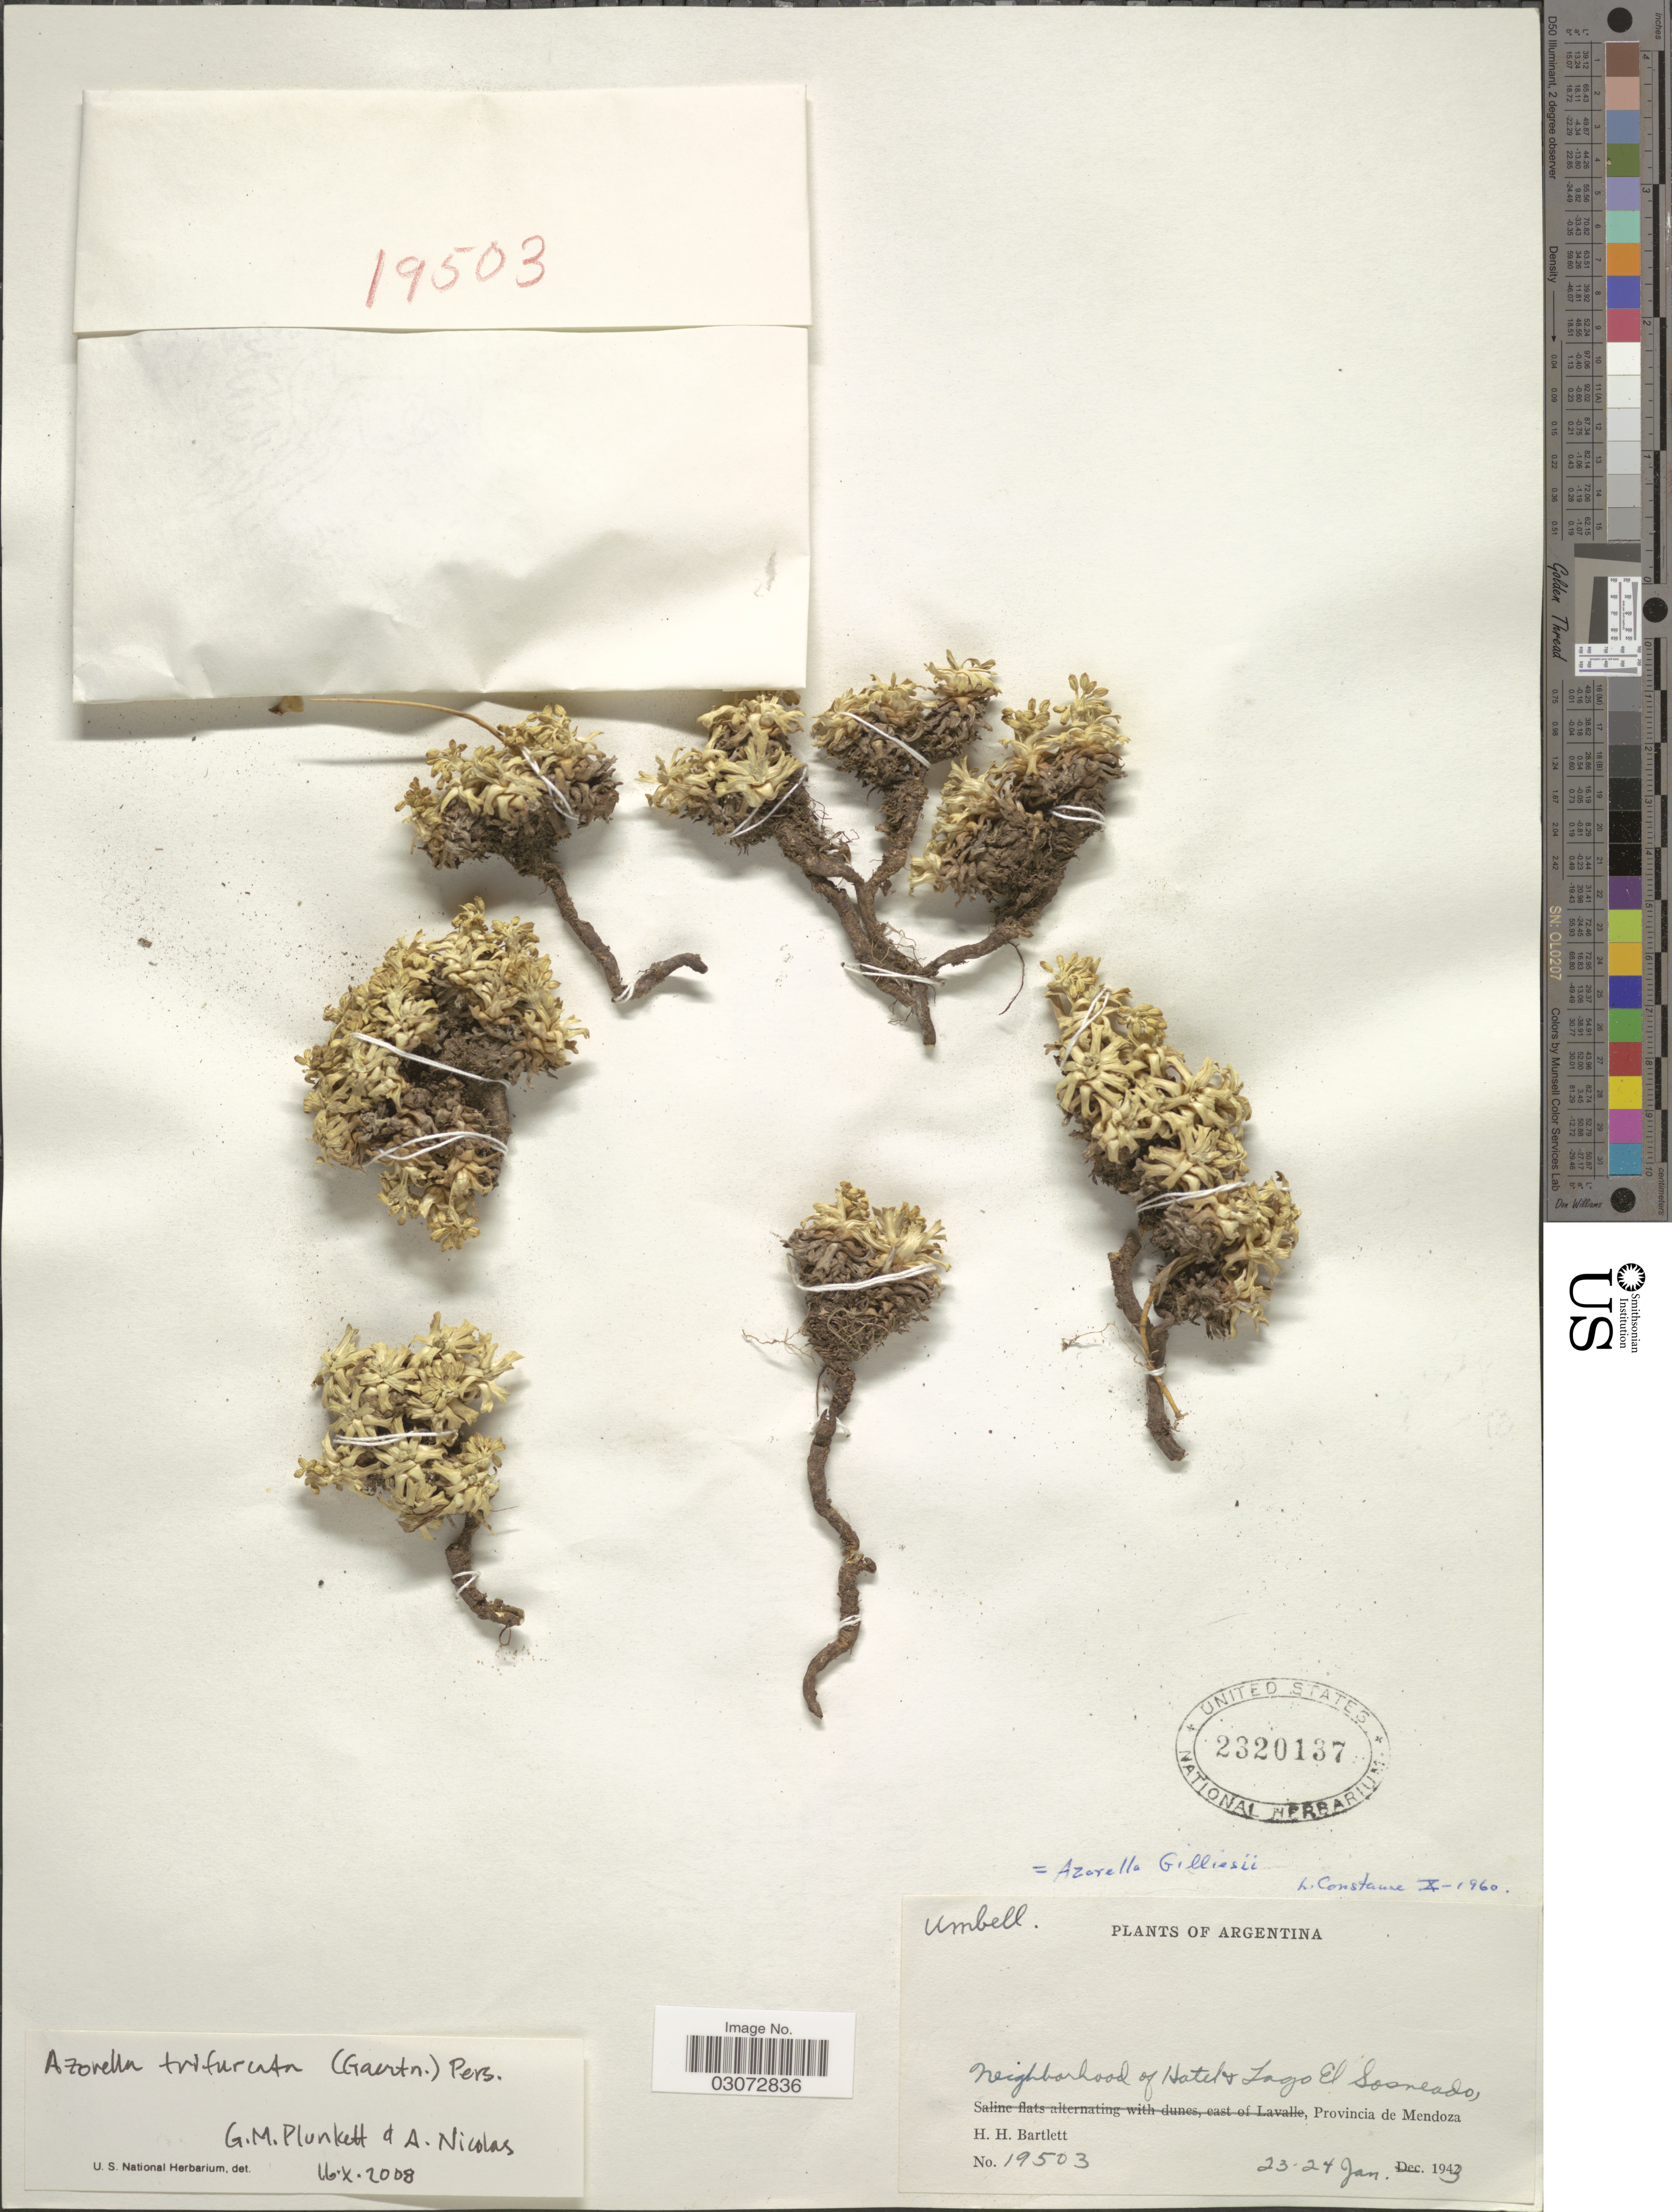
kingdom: Plantae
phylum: Tracheophyta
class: Magnoliopsida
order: Apiales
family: Apiaceae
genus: Azorella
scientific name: Azorella trifurcata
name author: (Gaertn.) Pers.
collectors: H. H. Bartlett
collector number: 19503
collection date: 1943-01-22/1943-01-24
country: Argentina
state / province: Mendoza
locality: Neighborhood of Hotel & Lago El Sosneado.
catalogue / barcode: US 2320137